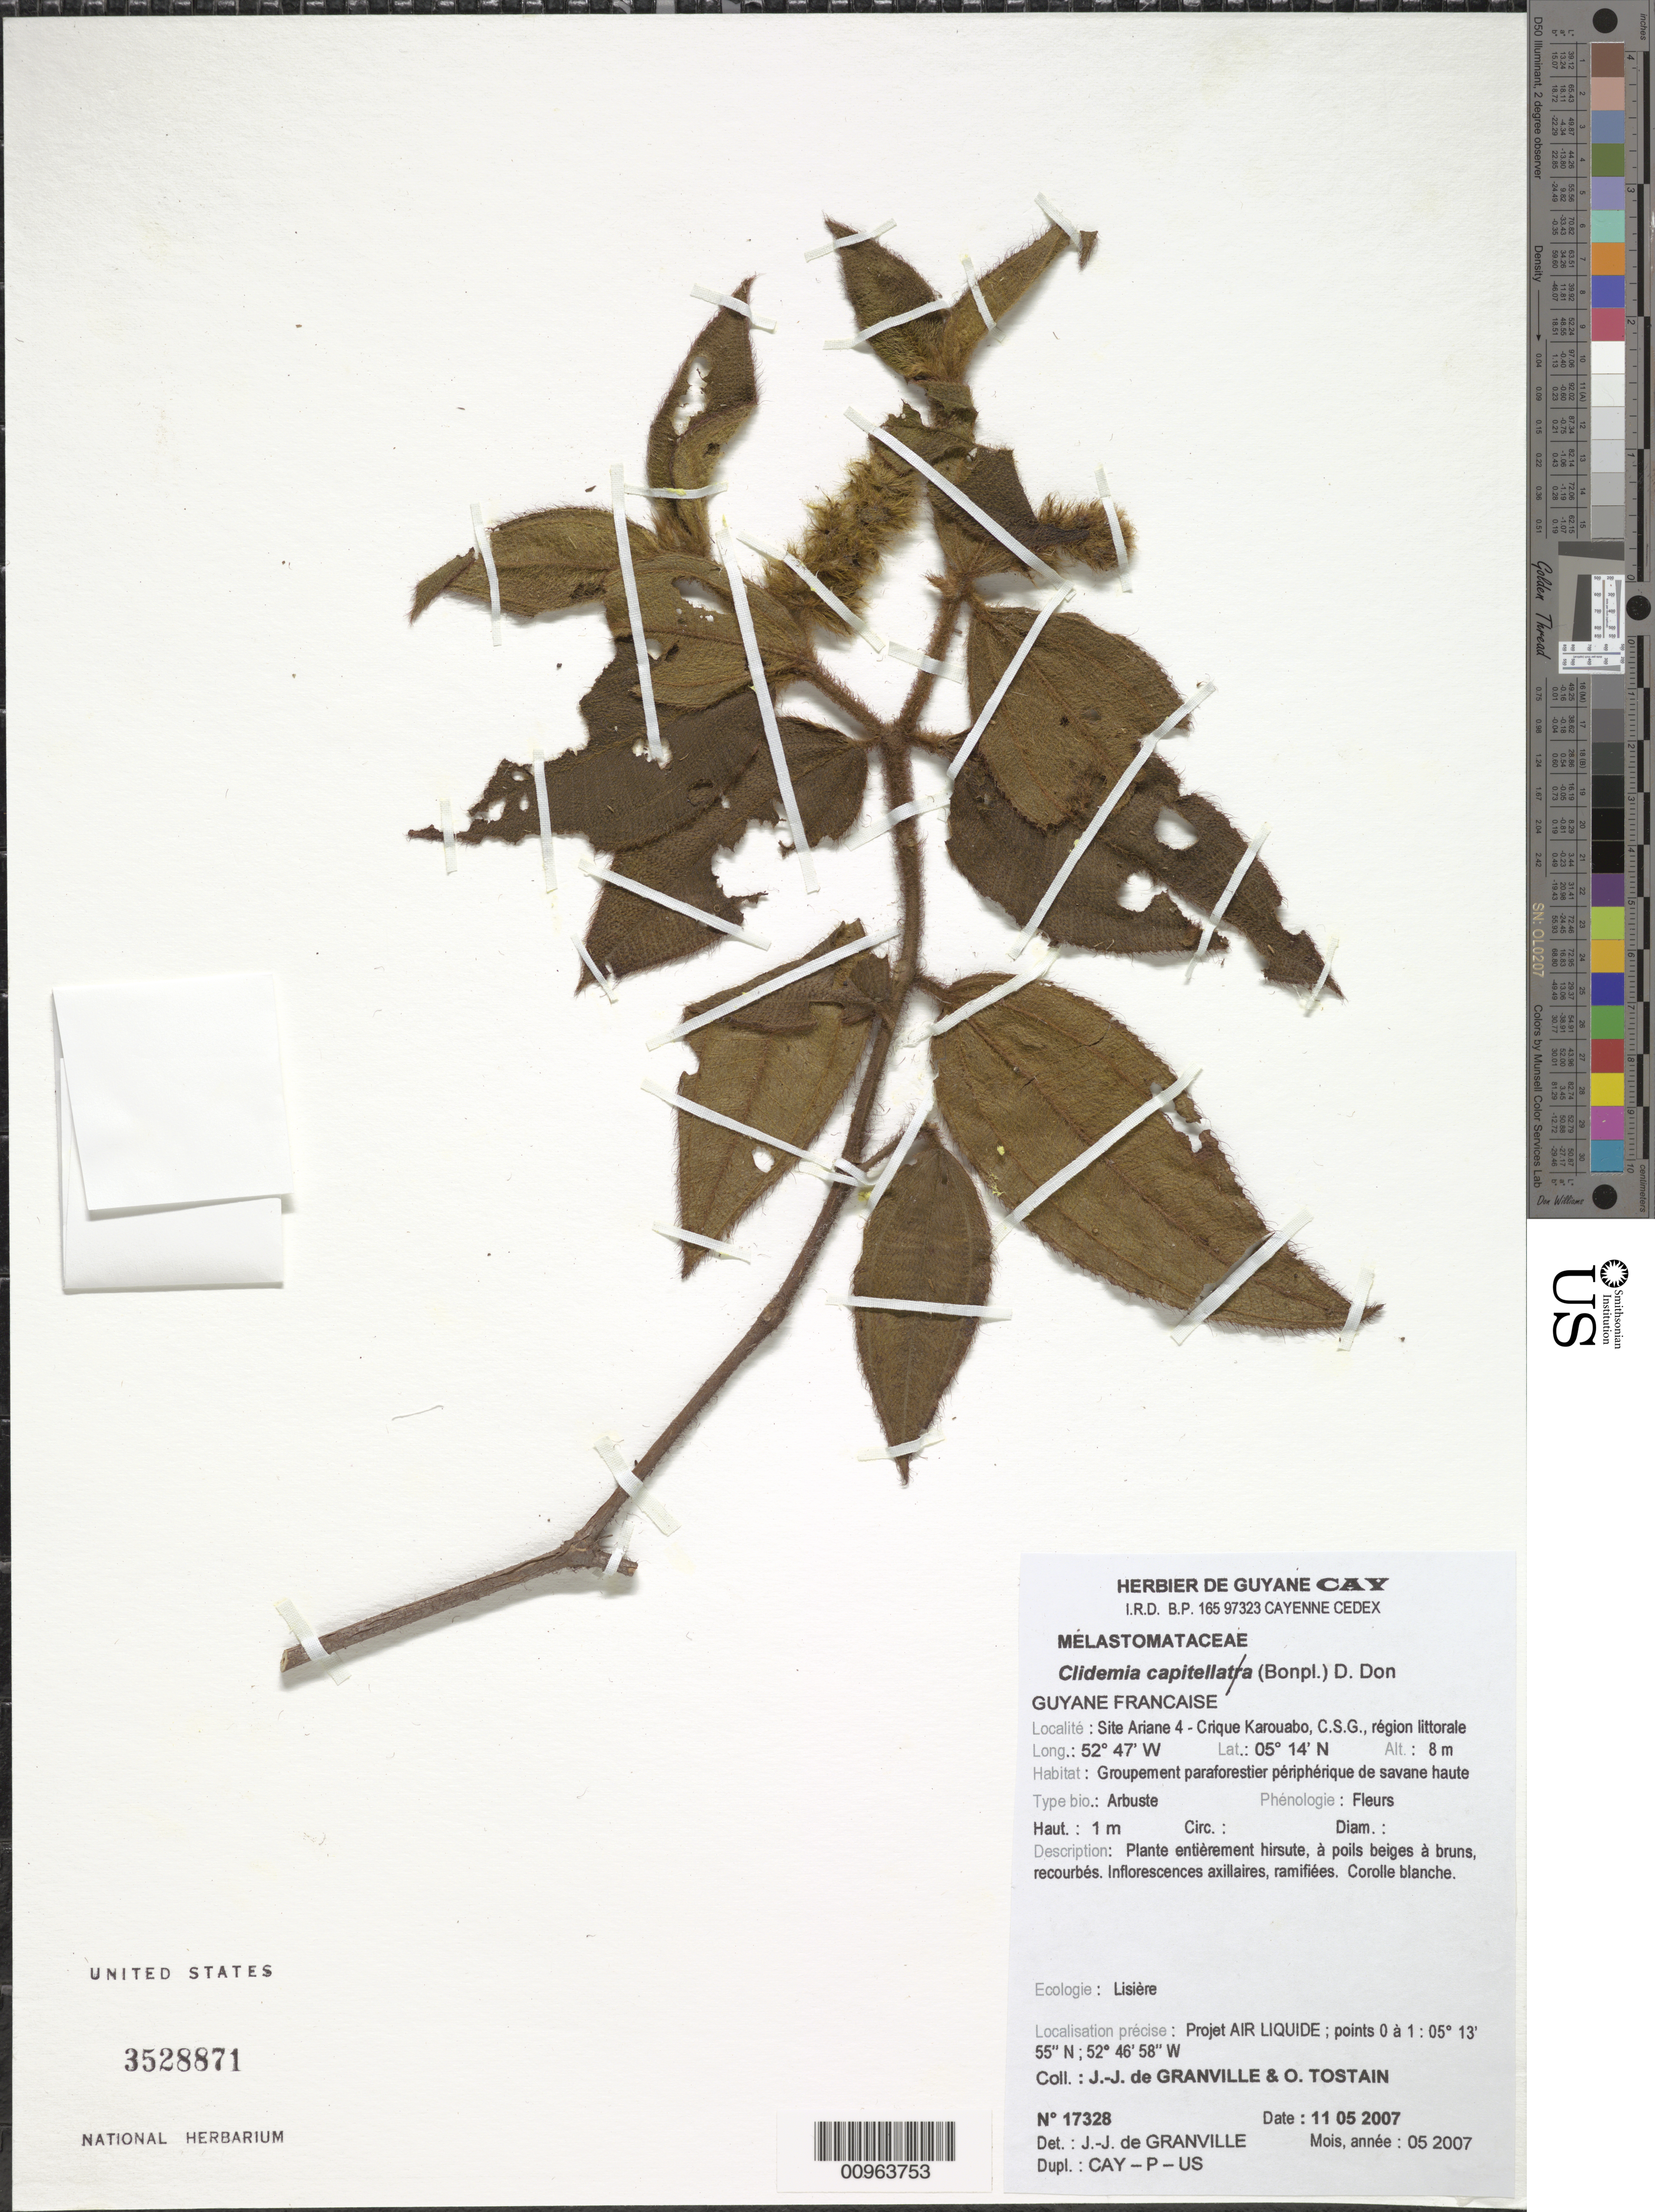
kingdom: Plantae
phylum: Tracheophyta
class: Magnoliopsida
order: Myrtales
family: Melastomataceae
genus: Clidemia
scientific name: Clidemia capitellata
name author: (Bonpl.) D. Don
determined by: Granville, J. J. de, (CAY), Institut de Recherche pour le Developpement (IRD) (FRENCH GUIANA)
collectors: J.-J. de Granville & O. Tostain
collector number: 17328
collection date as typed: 11-May-07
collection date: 2007-05-11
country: French Guiana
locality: Crique Karouabo, C.S.G., Site Ariane 4. Projet AIR LIQUIDE; points 0 a 1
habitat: Region littorale; grouplement paraforestier peripherique de savane haute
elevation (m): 8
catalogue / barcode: US 3528871